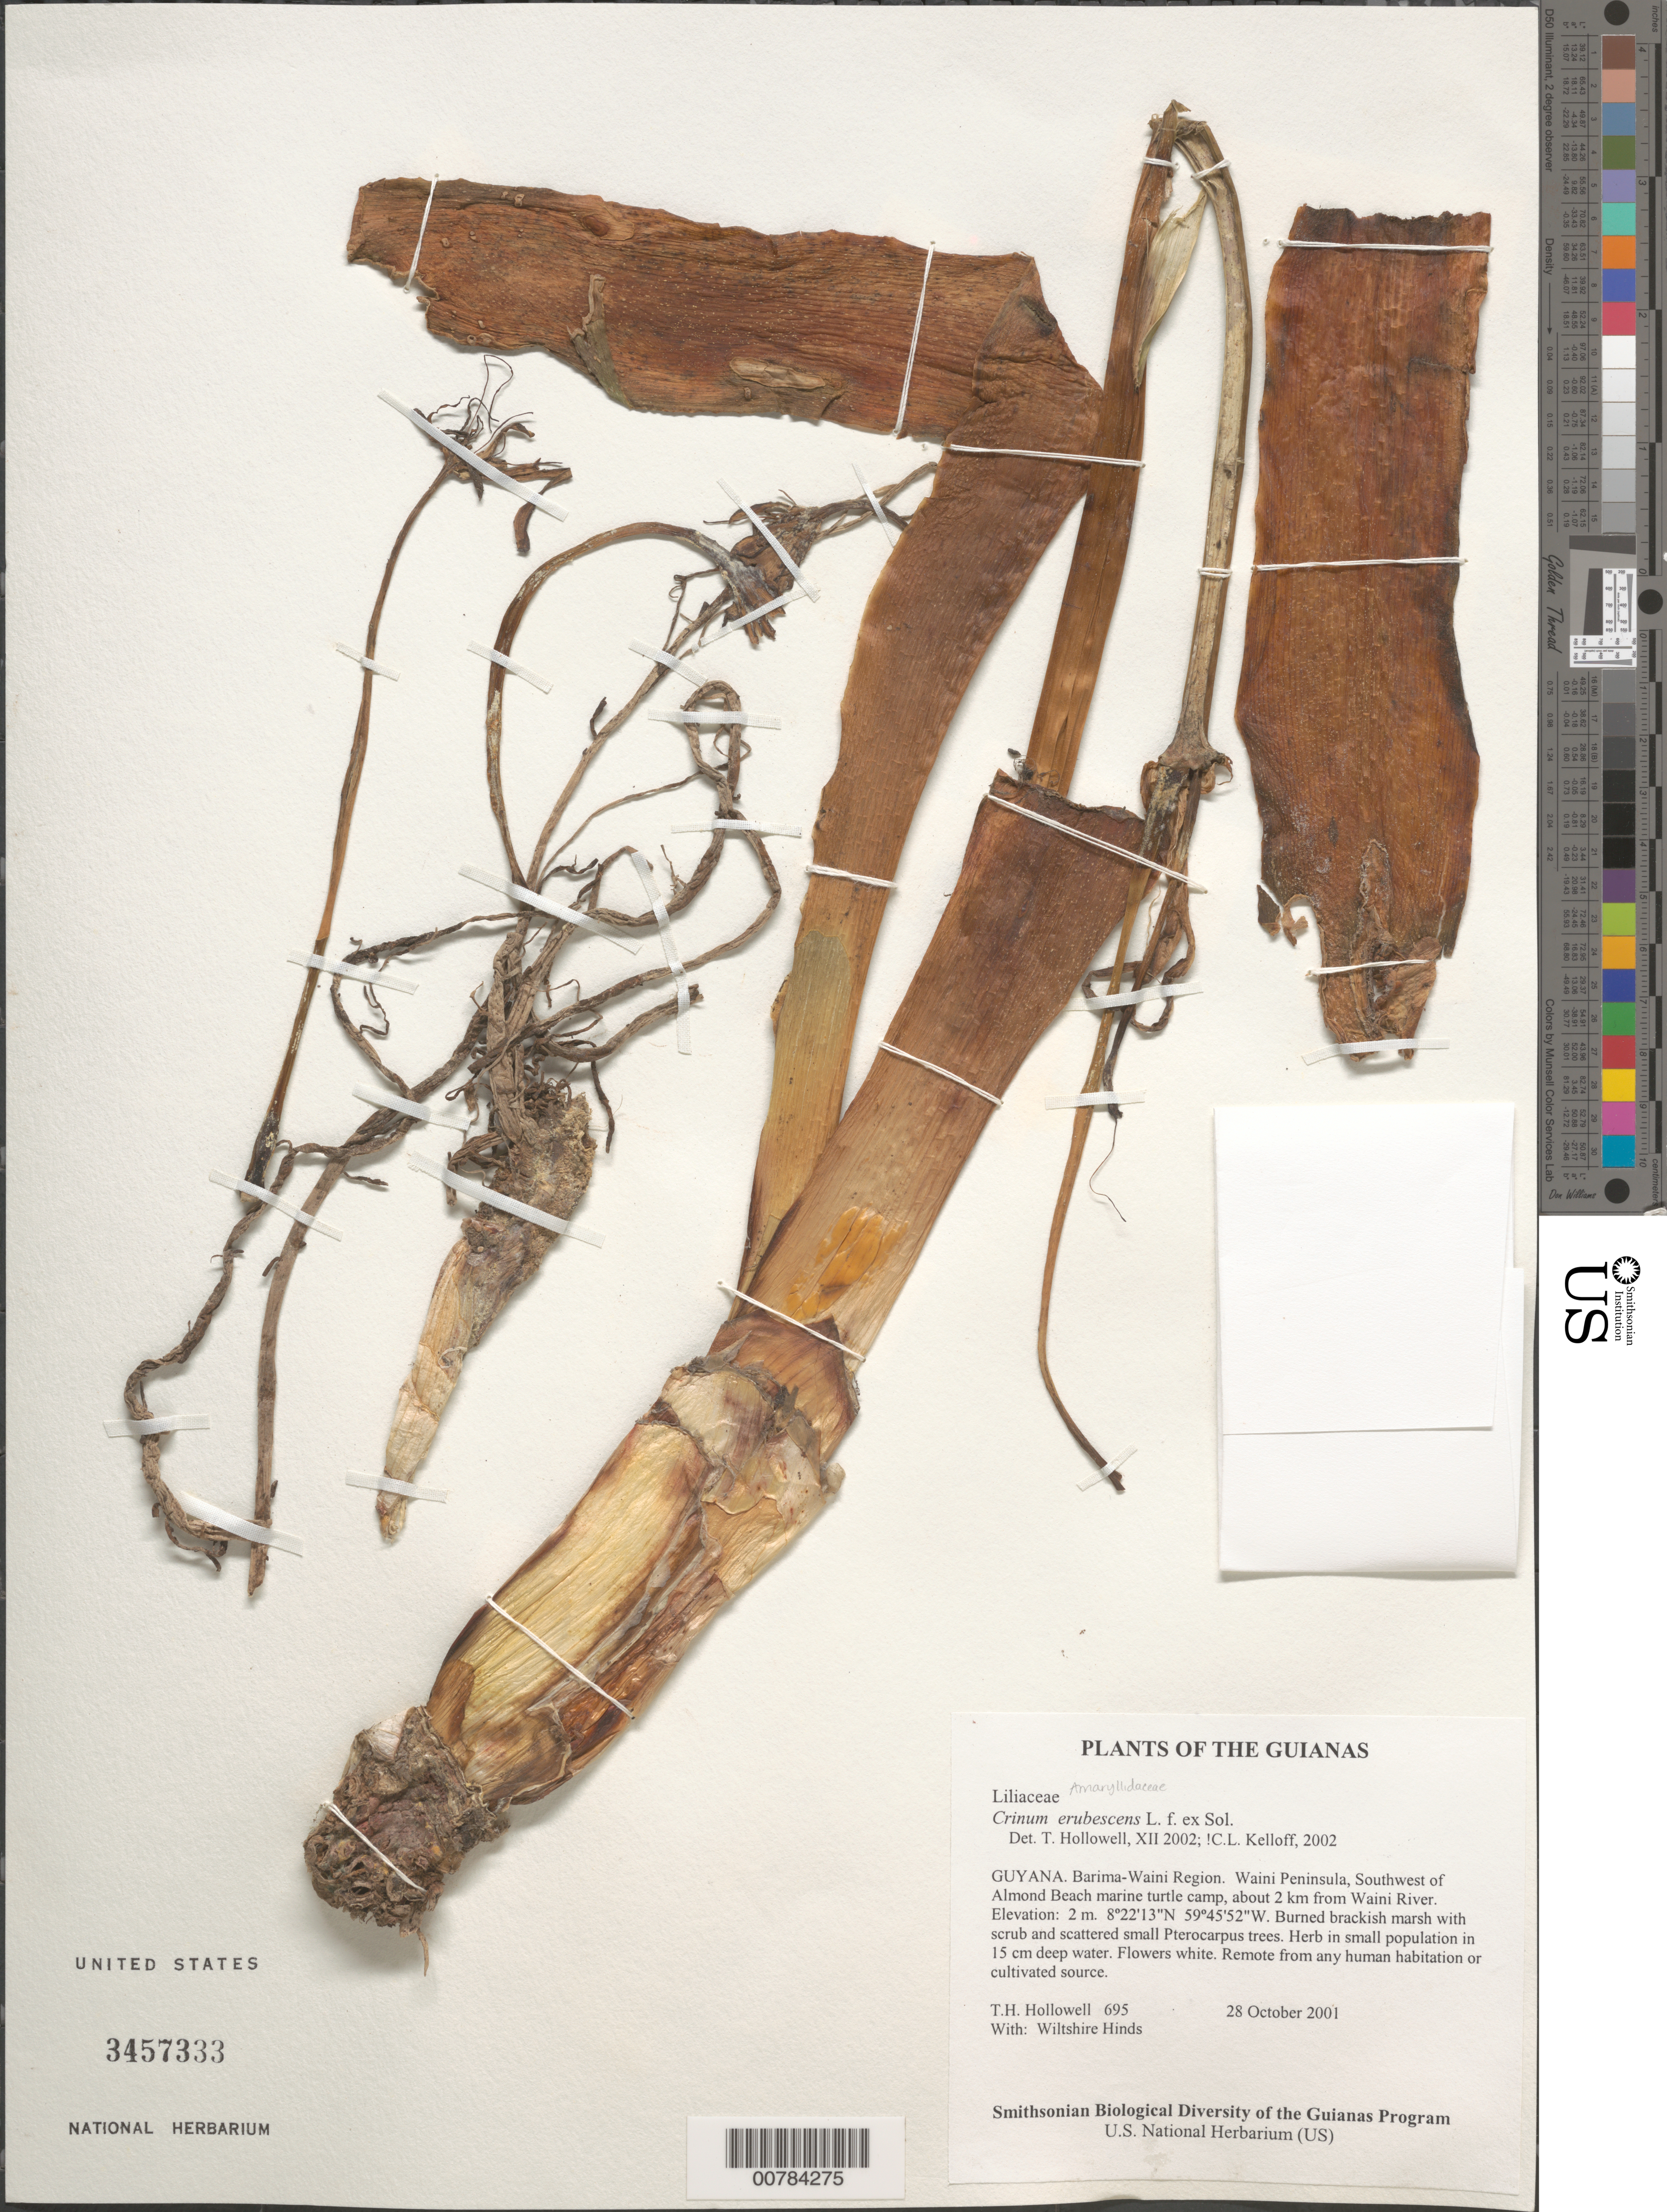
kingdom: Plantae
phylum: Tracheophyta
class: Liliopsida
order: Asparagales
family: Amaryllidaceae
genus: Crinum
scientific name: Crinum erubescens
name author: Aiton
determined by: Kelloff, Carol L., (US), Smithsonian Institution - National Museum of Natural History (UNITED STATES)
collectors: T. Hollowell & W. Hinds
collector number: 695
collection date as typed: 28 October 2001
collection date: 2001-10-28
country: Guyana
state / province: Barima-Waini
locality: Waini Peninsula, Southwest of Almond Beach marine turtle camp, about 2 km from Waini River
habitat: Burned brackish marsh with scrub and scattered small Pterocarpus trees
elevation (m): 2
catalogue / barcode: US 3457333